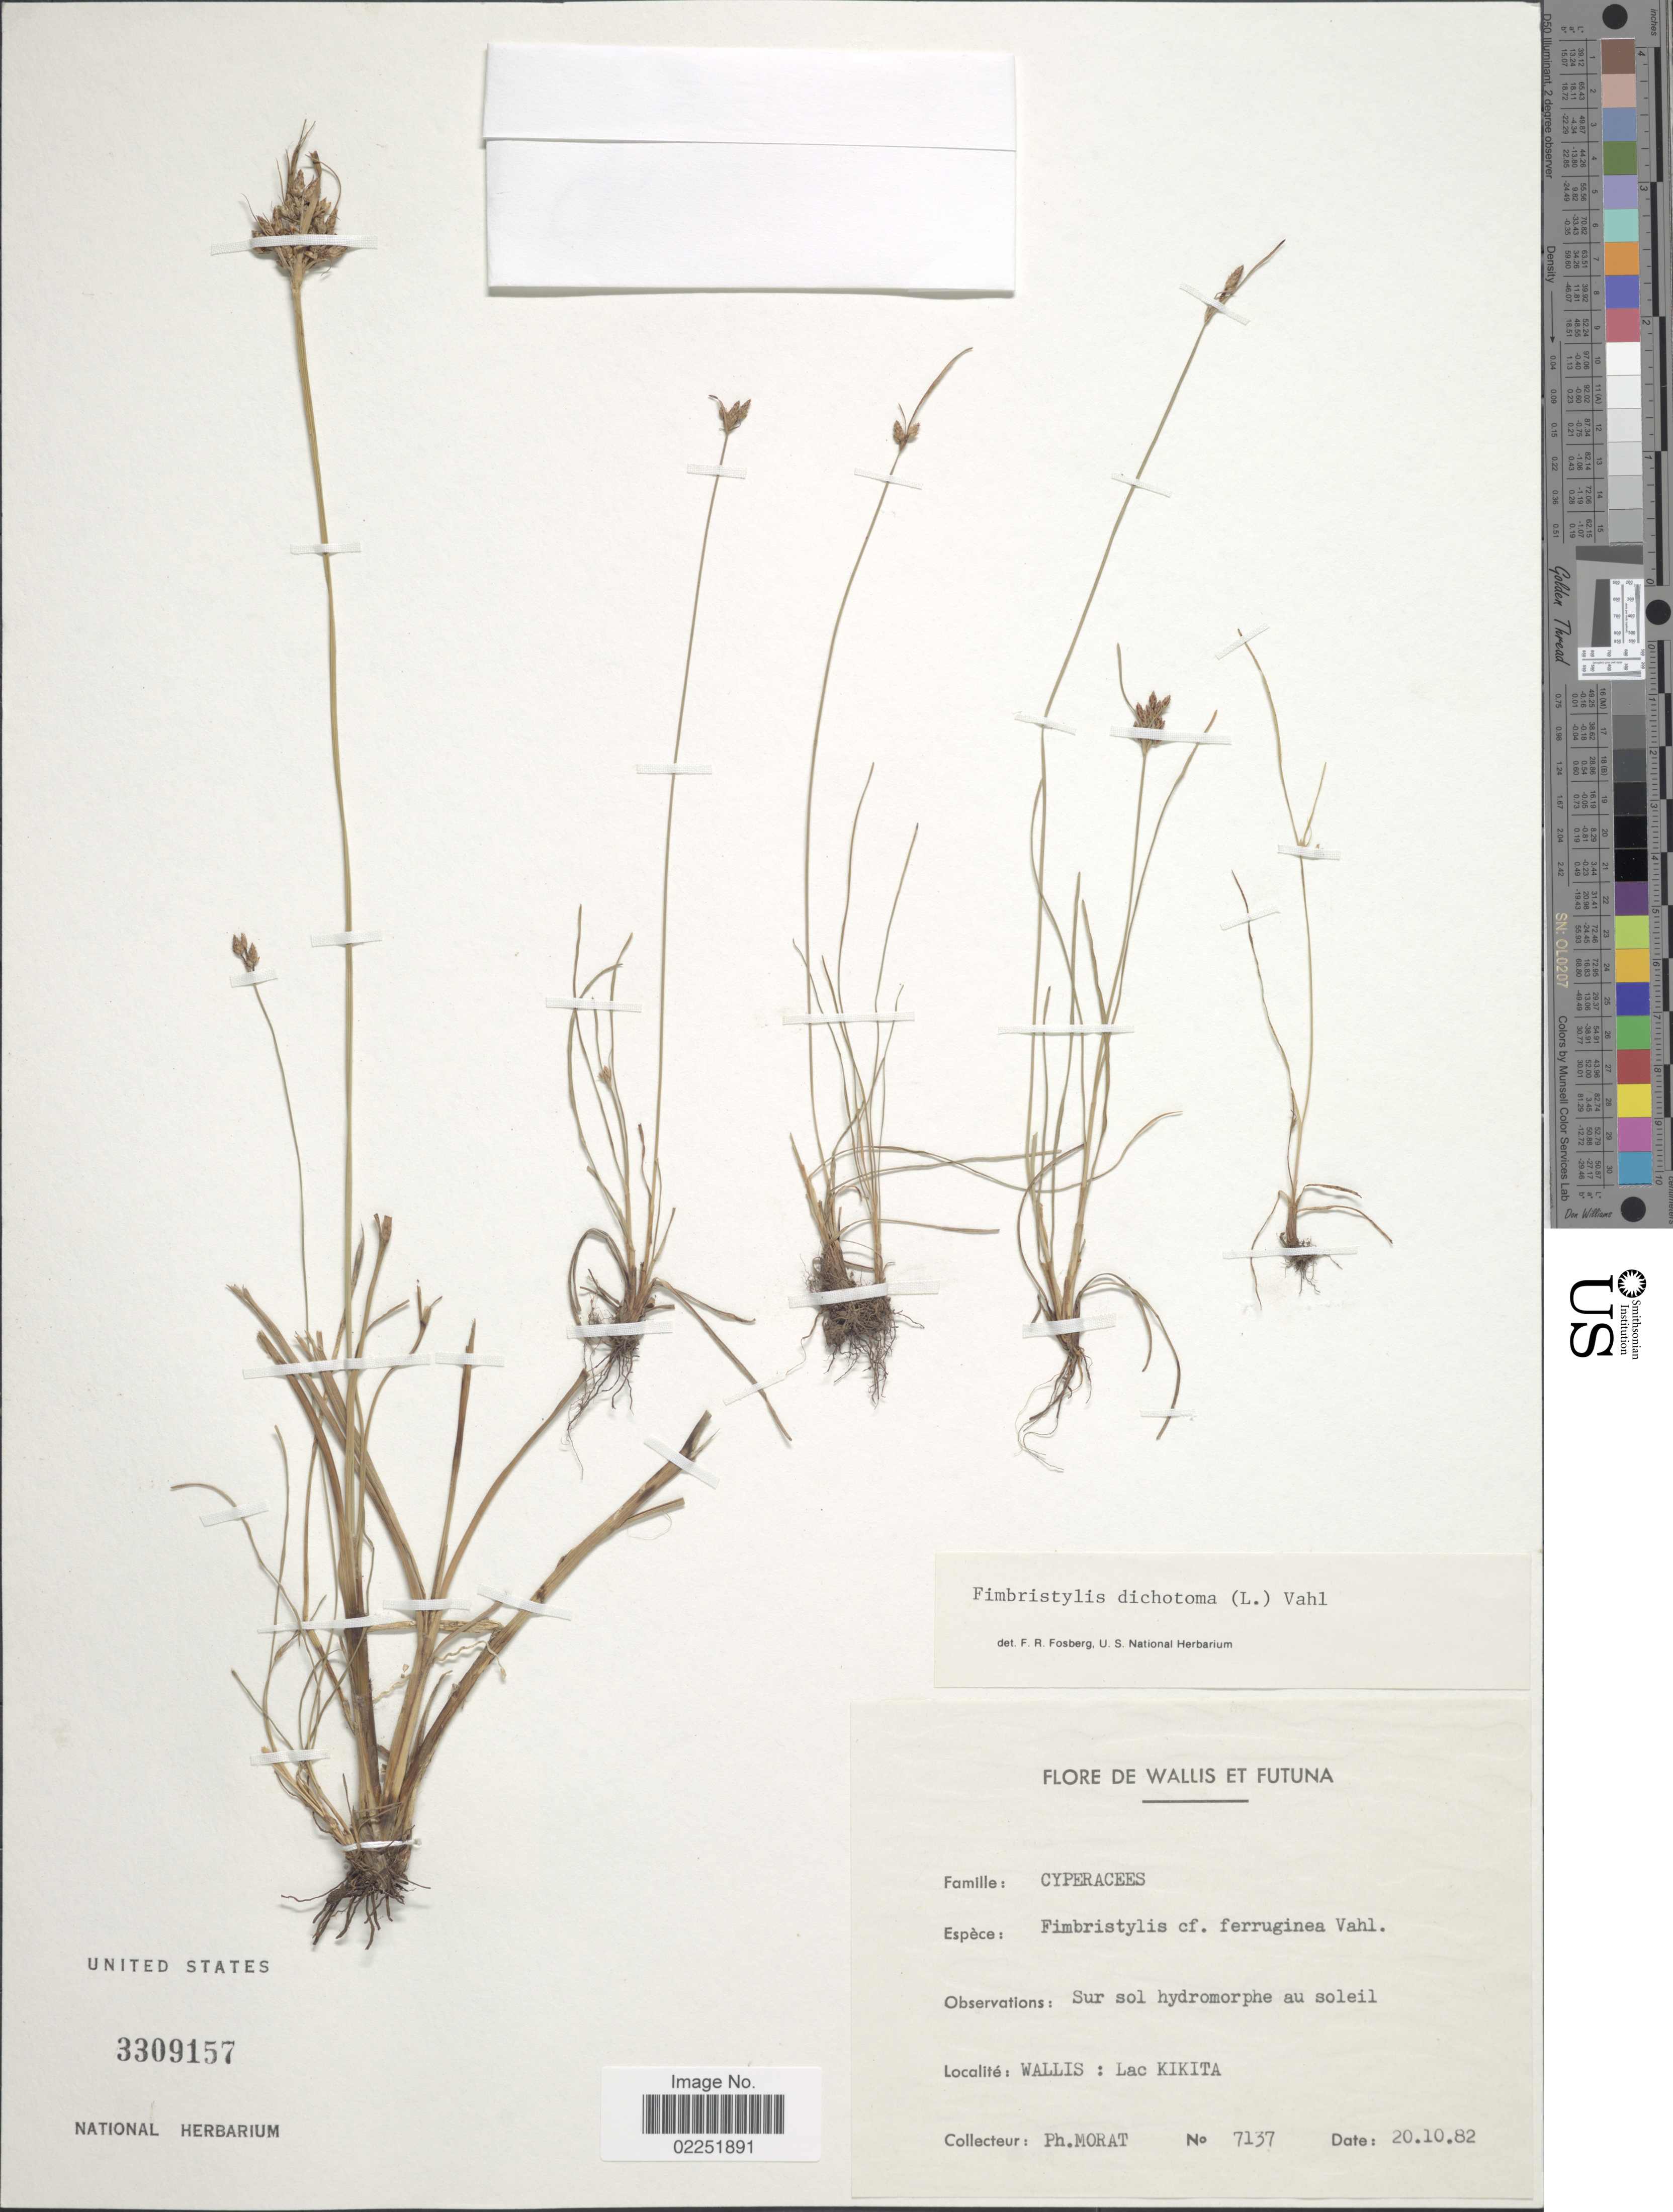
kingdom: Plantae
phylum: Tracheophyta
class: Liliopsida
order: Poales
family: Cyperaceae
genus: Fimbristylis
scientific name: Fimbristylis dichotoma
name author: (L.) Vahl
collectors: P. Morat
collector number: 7137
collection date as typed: Transcribed d/m/y: 20/10/82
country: Wallis and Futuna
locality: Wallis: Lac Kikita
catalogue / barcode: US 3309157